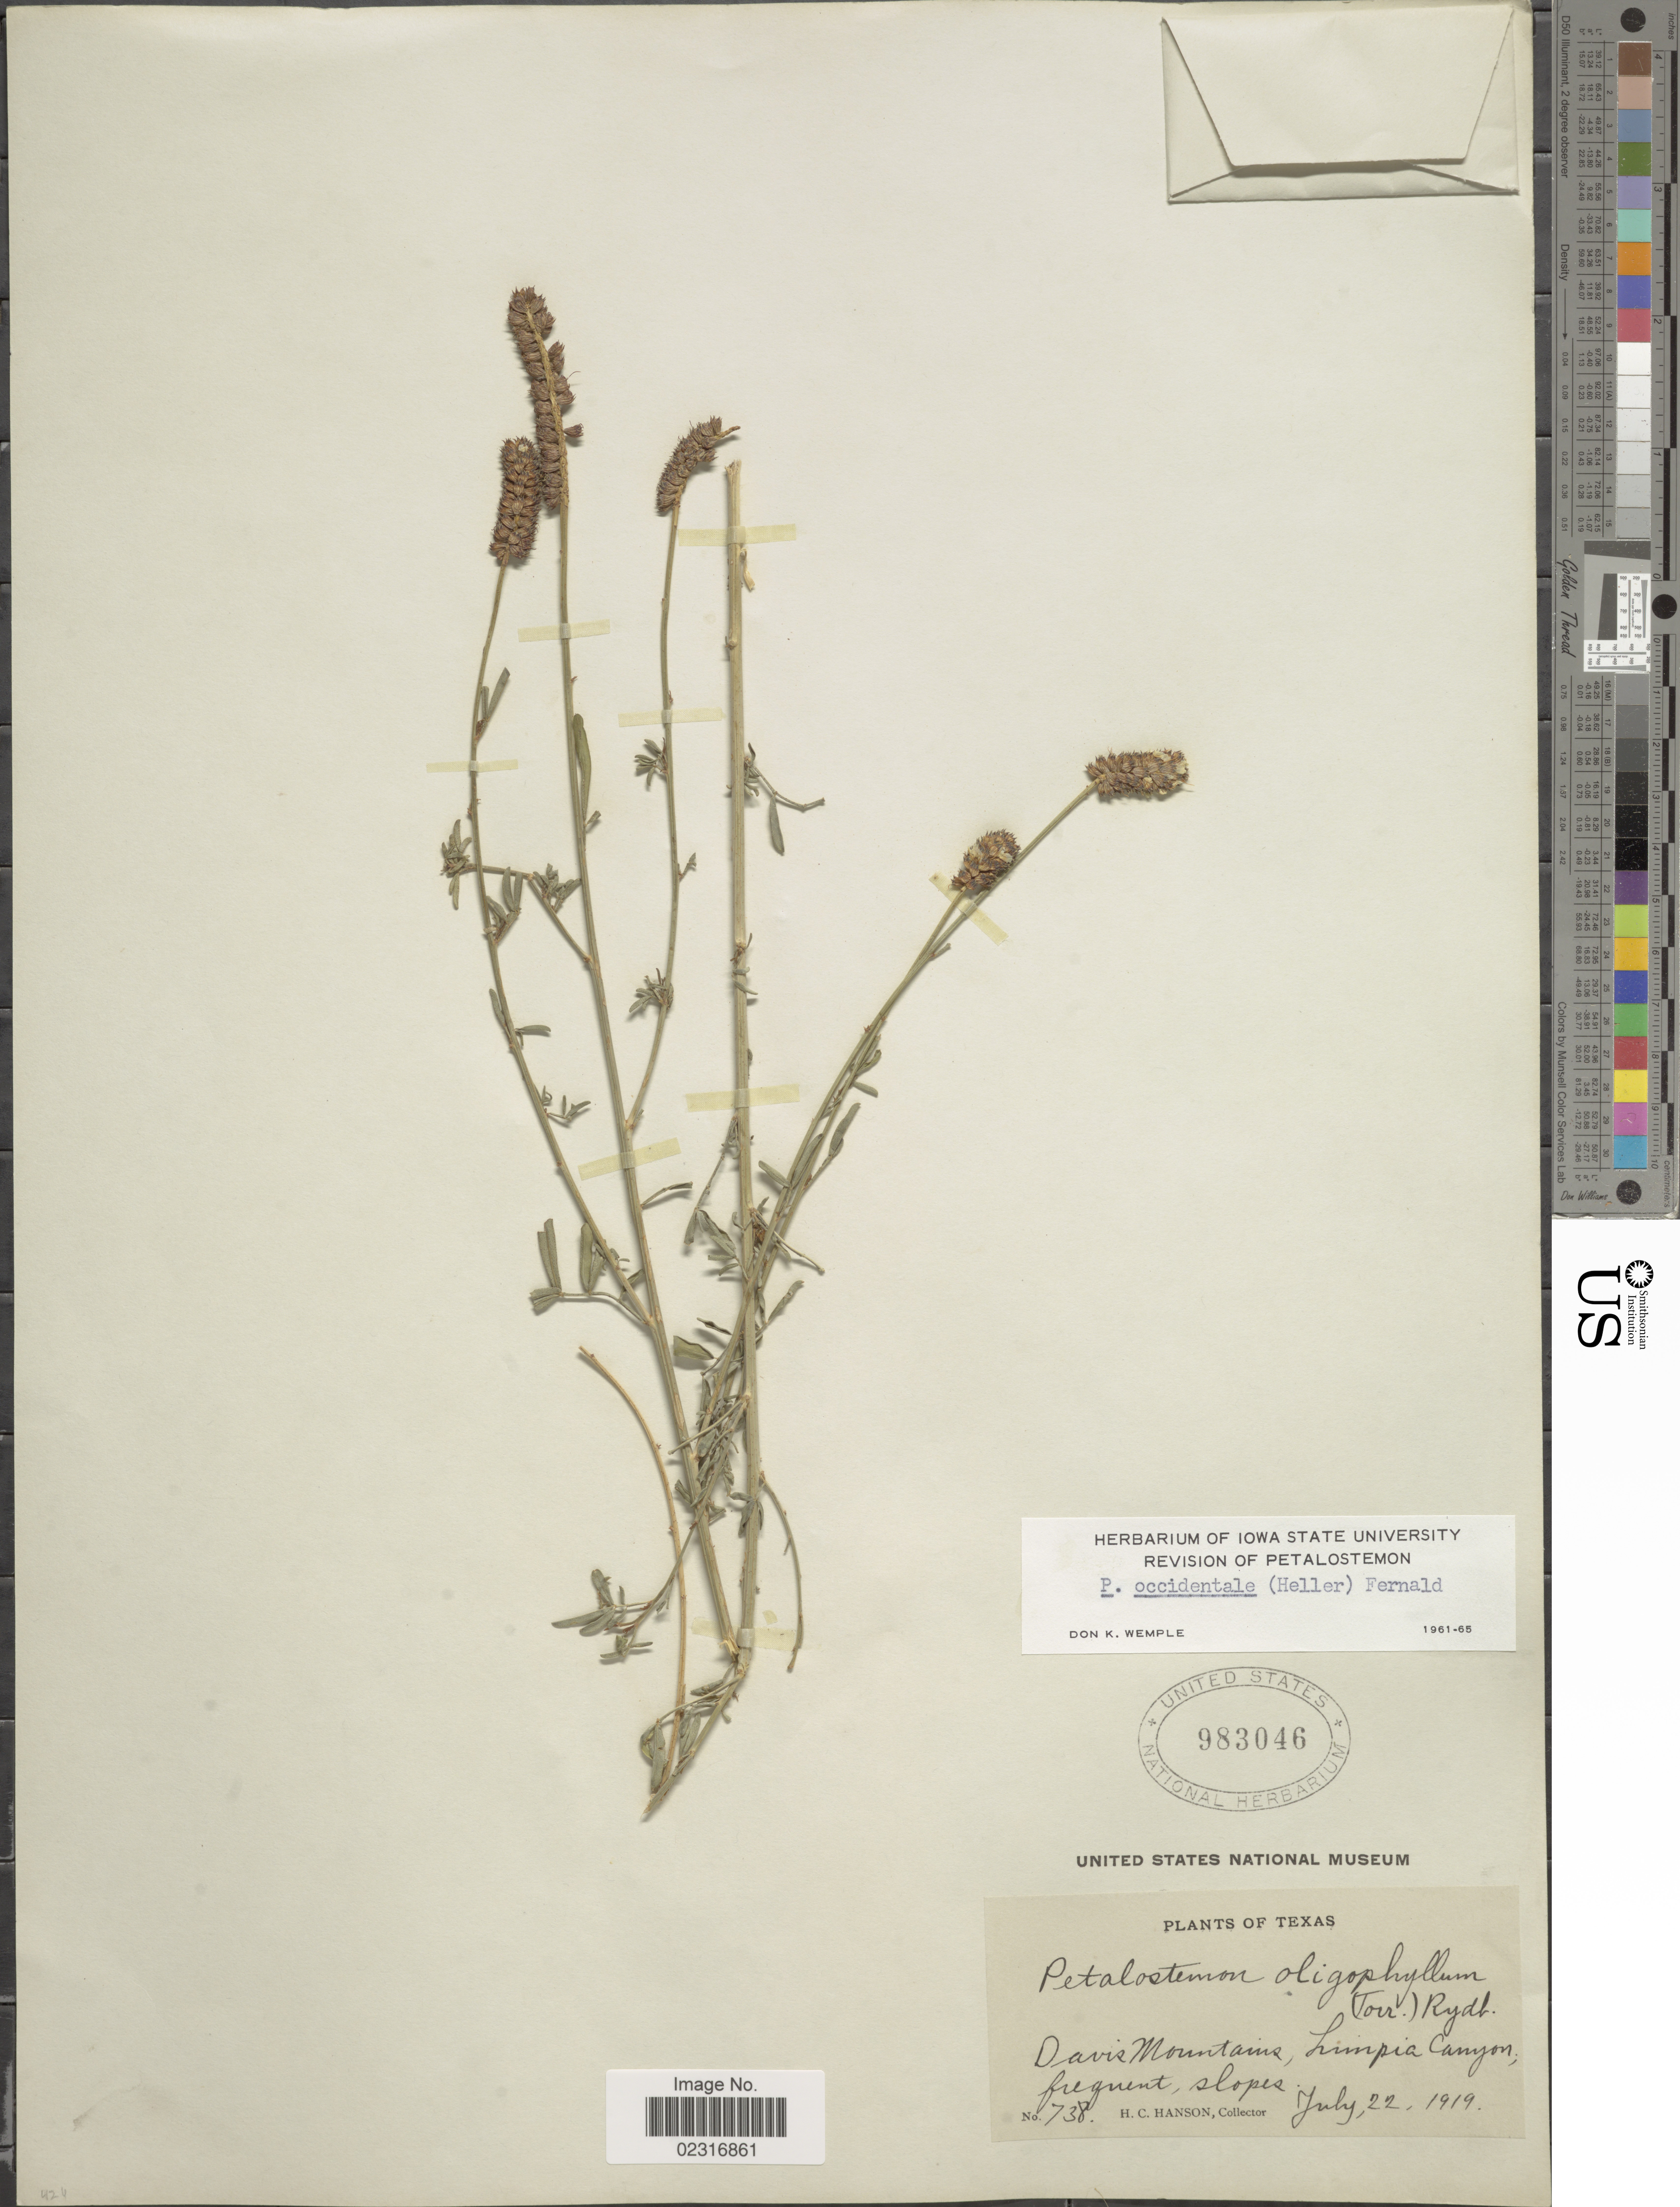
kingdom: Plantae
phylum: Tracheophyta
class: Magnoliopsida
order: Fabales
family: Fabaceae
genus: Dalea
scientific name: Dalea candida var. oligophylla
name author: (Torr) Shinners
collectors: H. Hanson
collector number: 738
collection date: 1919-07-22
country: United States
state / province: Texas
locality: Davis Mountains, Limpia Canyon.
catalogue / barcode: US 983046